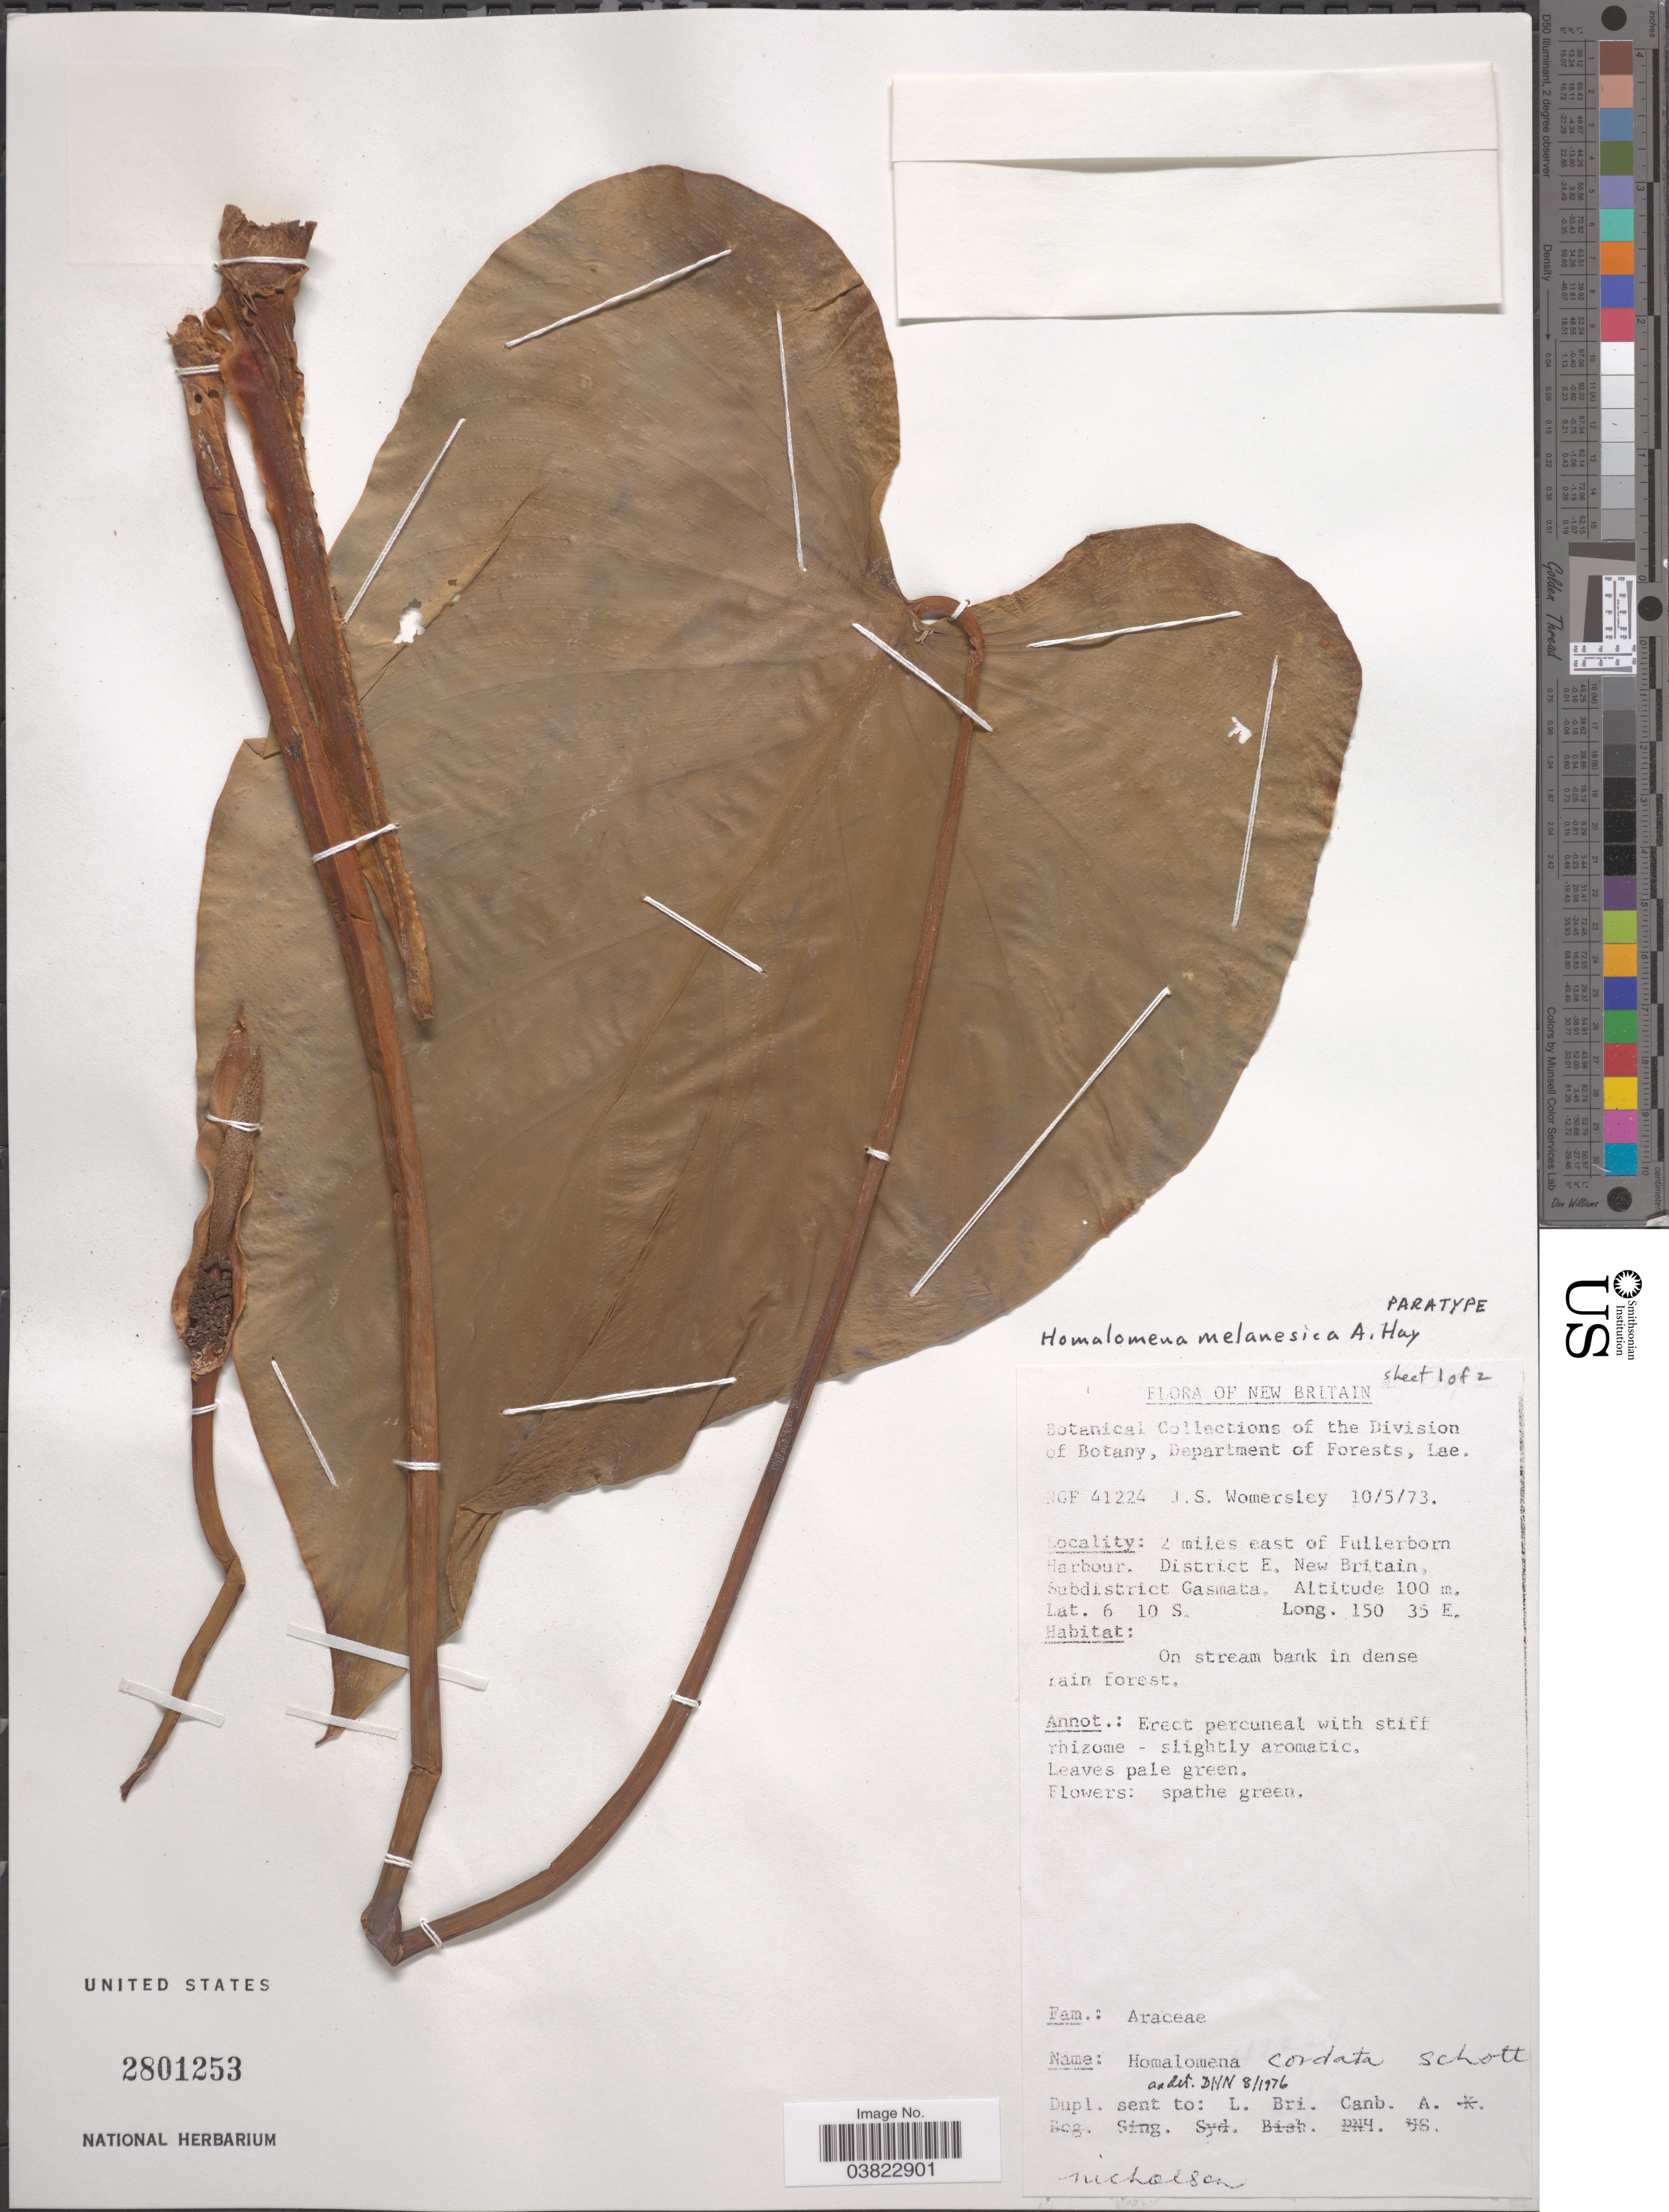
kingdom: Plantae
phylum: Tracheophyta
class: Liliopsida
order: Alismatales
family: Araceae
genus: Homalomena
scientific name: Homalomena melanesica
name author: A. Hay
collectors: J. S. Womersley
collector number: NGF41224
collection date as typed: Transcribed d/m/y: 10/5/73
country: Papua New Guinea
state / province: East New Britain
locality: New Britain. 2 miles east of Fullerborn Harbour. District E. New Britain, Subdistrict Gasmata.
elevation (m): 100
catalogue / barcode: US 2801253